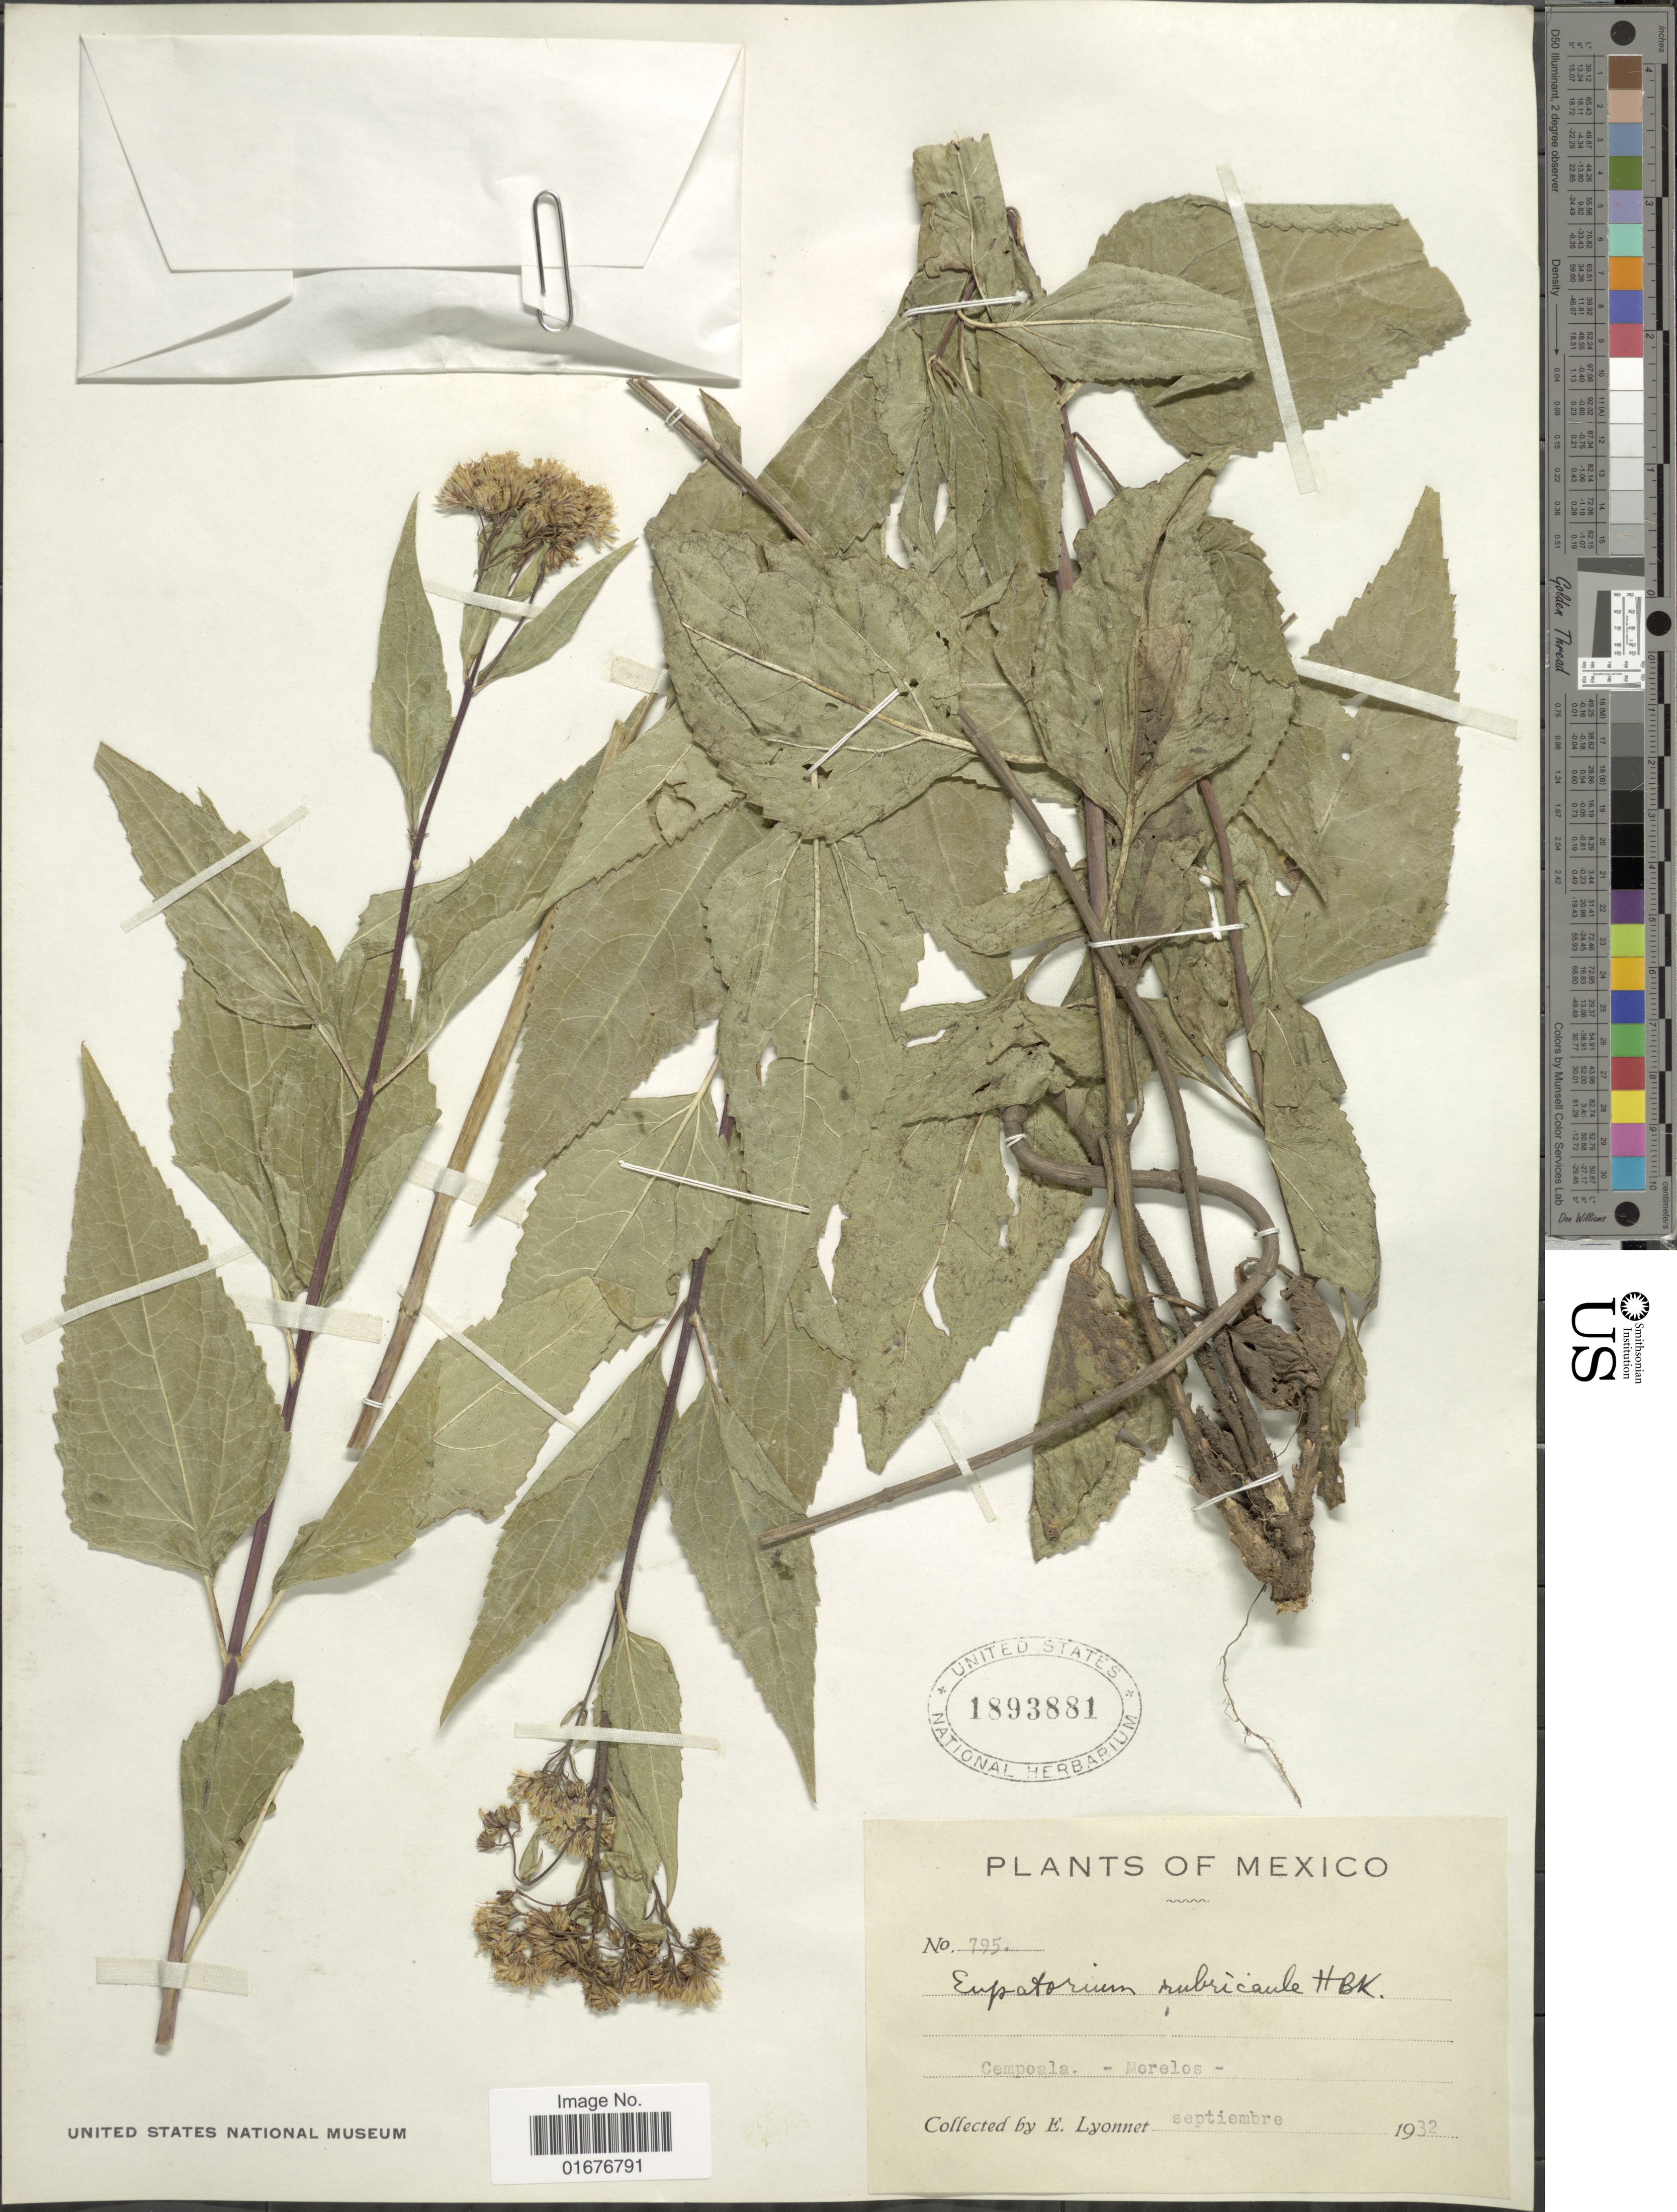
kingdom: Plantae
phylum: Tracheophyta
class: Magnoliopsida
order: Asterales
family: Asteraceae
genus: Ageratina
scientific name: Ageratina rubricaulis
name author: (Kunth) R.M. King & H. Rob.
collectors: E. Lyonnet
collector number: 795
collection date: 1932-09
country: Mexico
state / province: Morelos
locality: Cempoala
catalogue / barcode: US 1893881